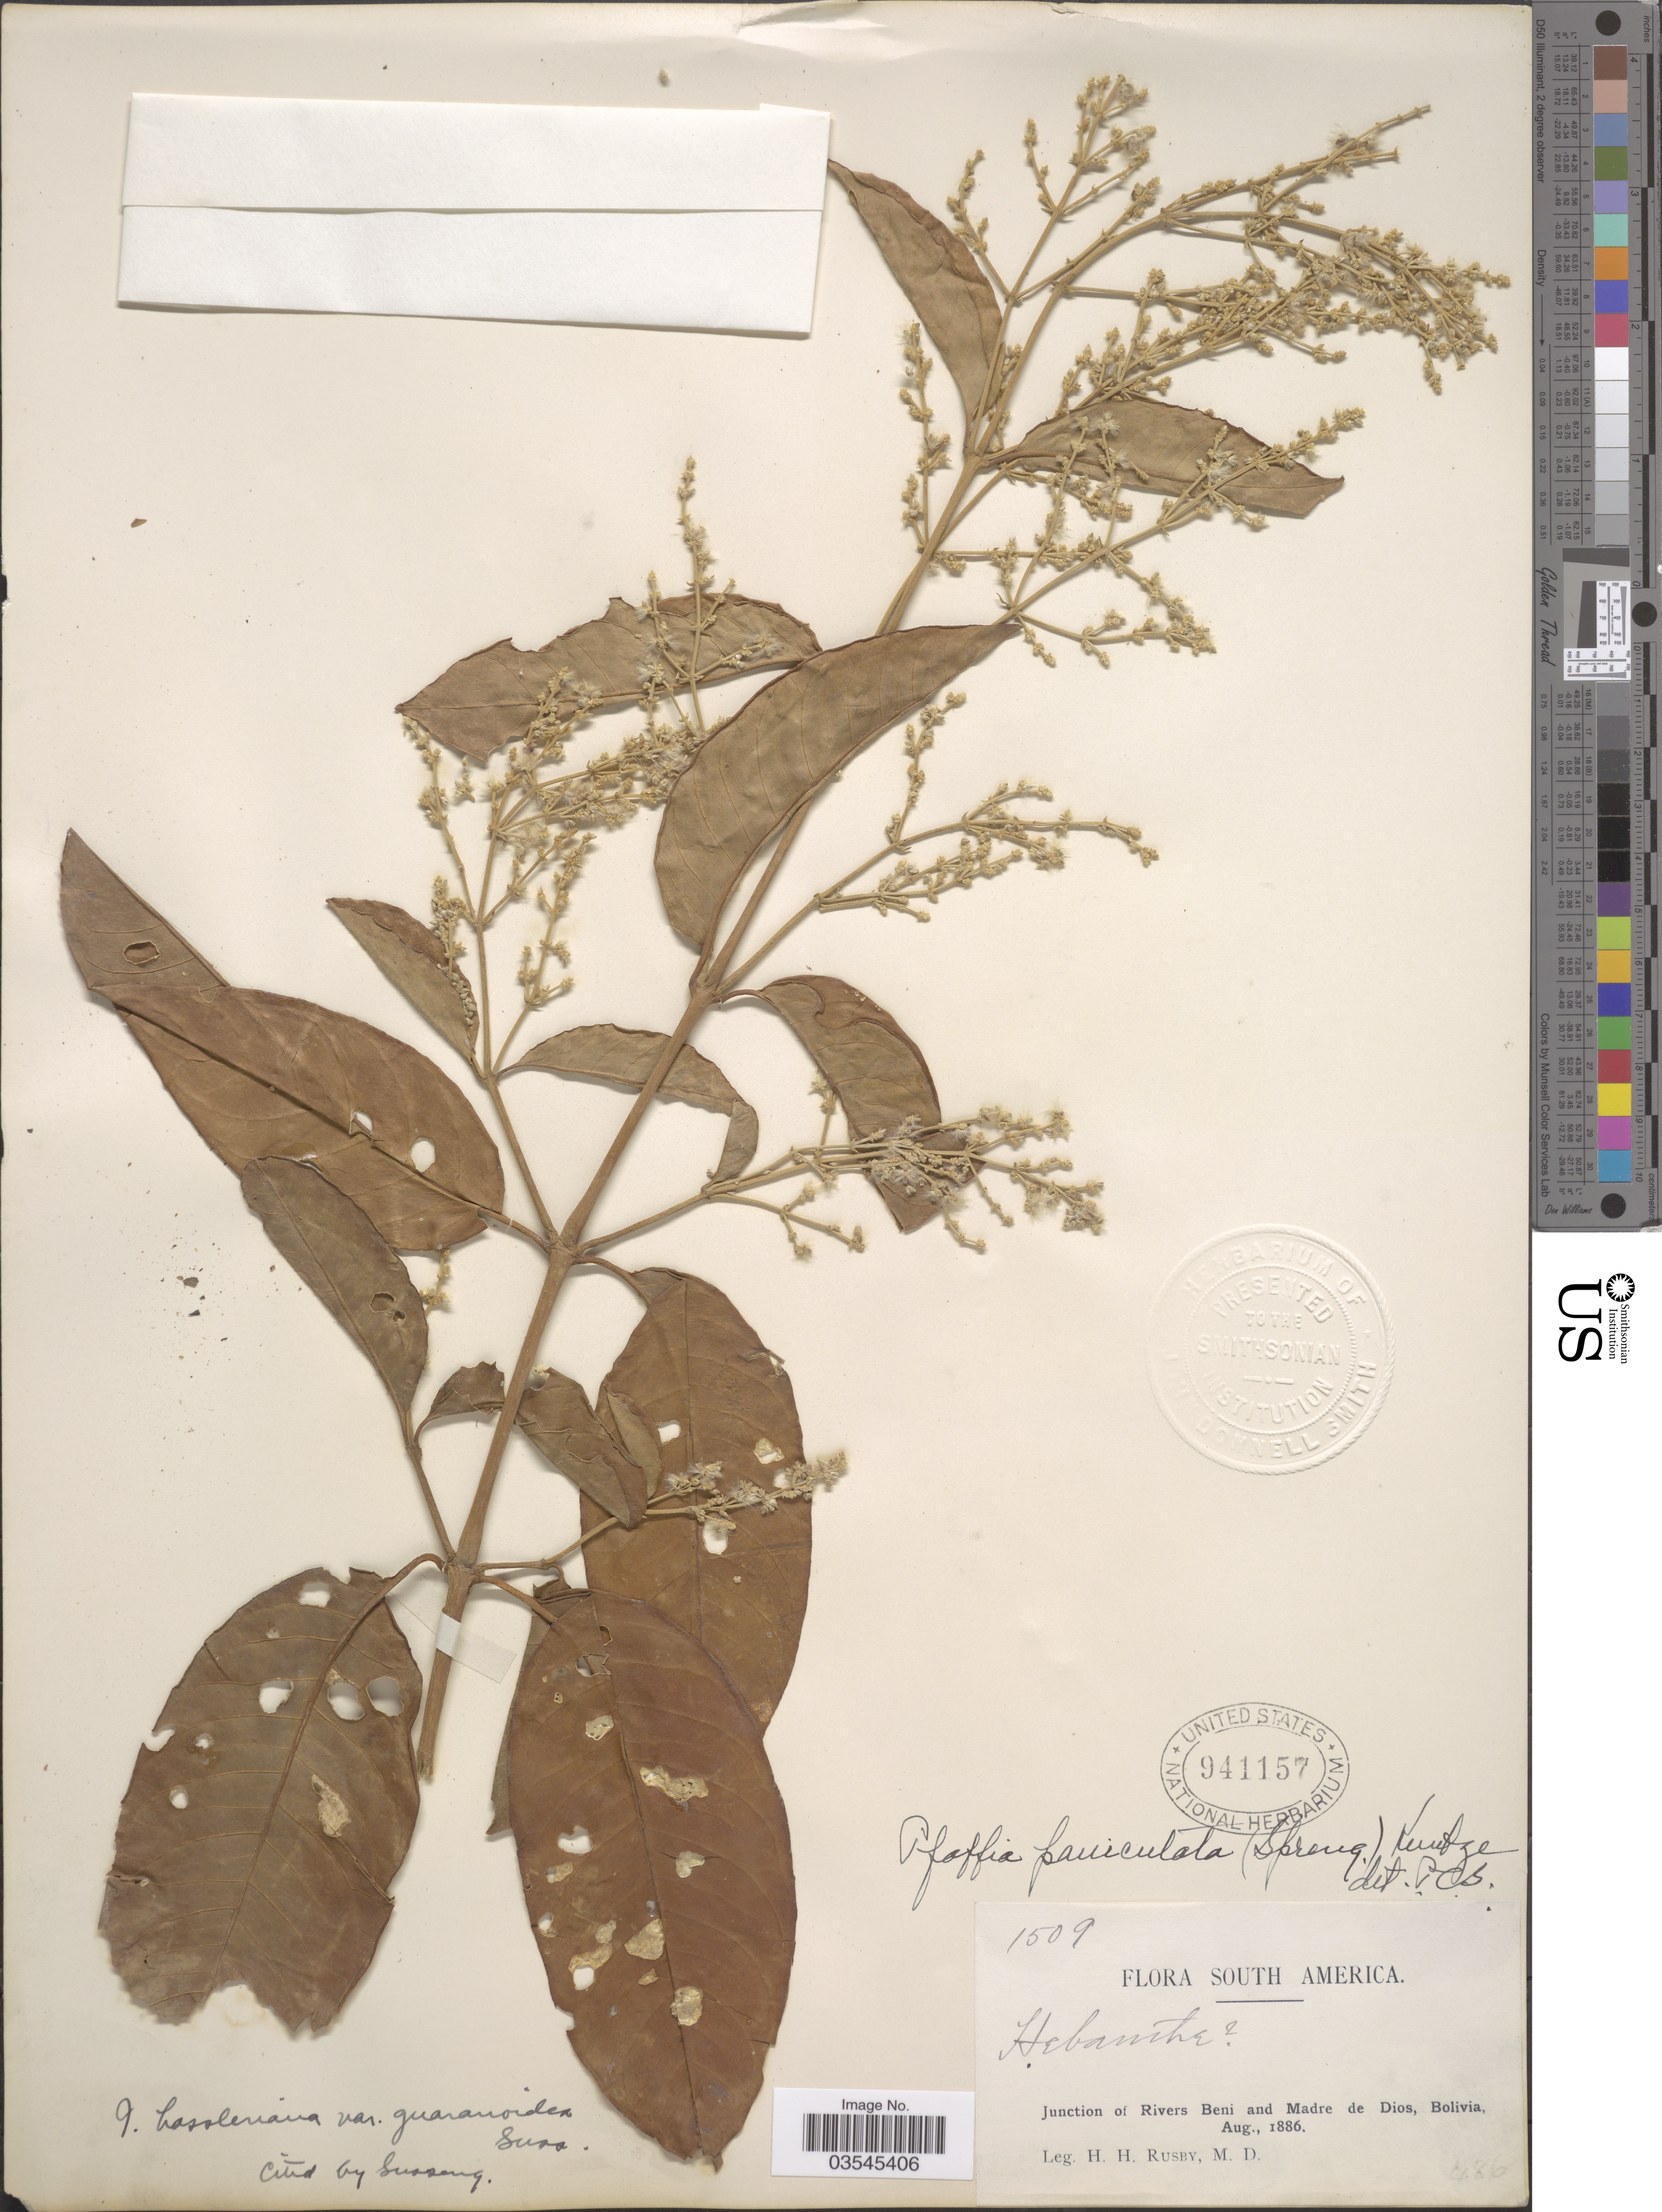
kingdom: Plantae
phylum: Tracheophyta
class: Magnoliopsida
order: Caryophyllales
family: Amaranthaceae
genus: Pfaffia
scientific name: Pfaffia paniculata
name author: (Mart.) Kuntze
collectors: H. H. Rusby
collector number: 1509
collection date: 1886-08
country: Bolivia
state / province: Beni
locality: Junction of Rivers Beni and Madre de Dios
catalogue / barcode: US 941157